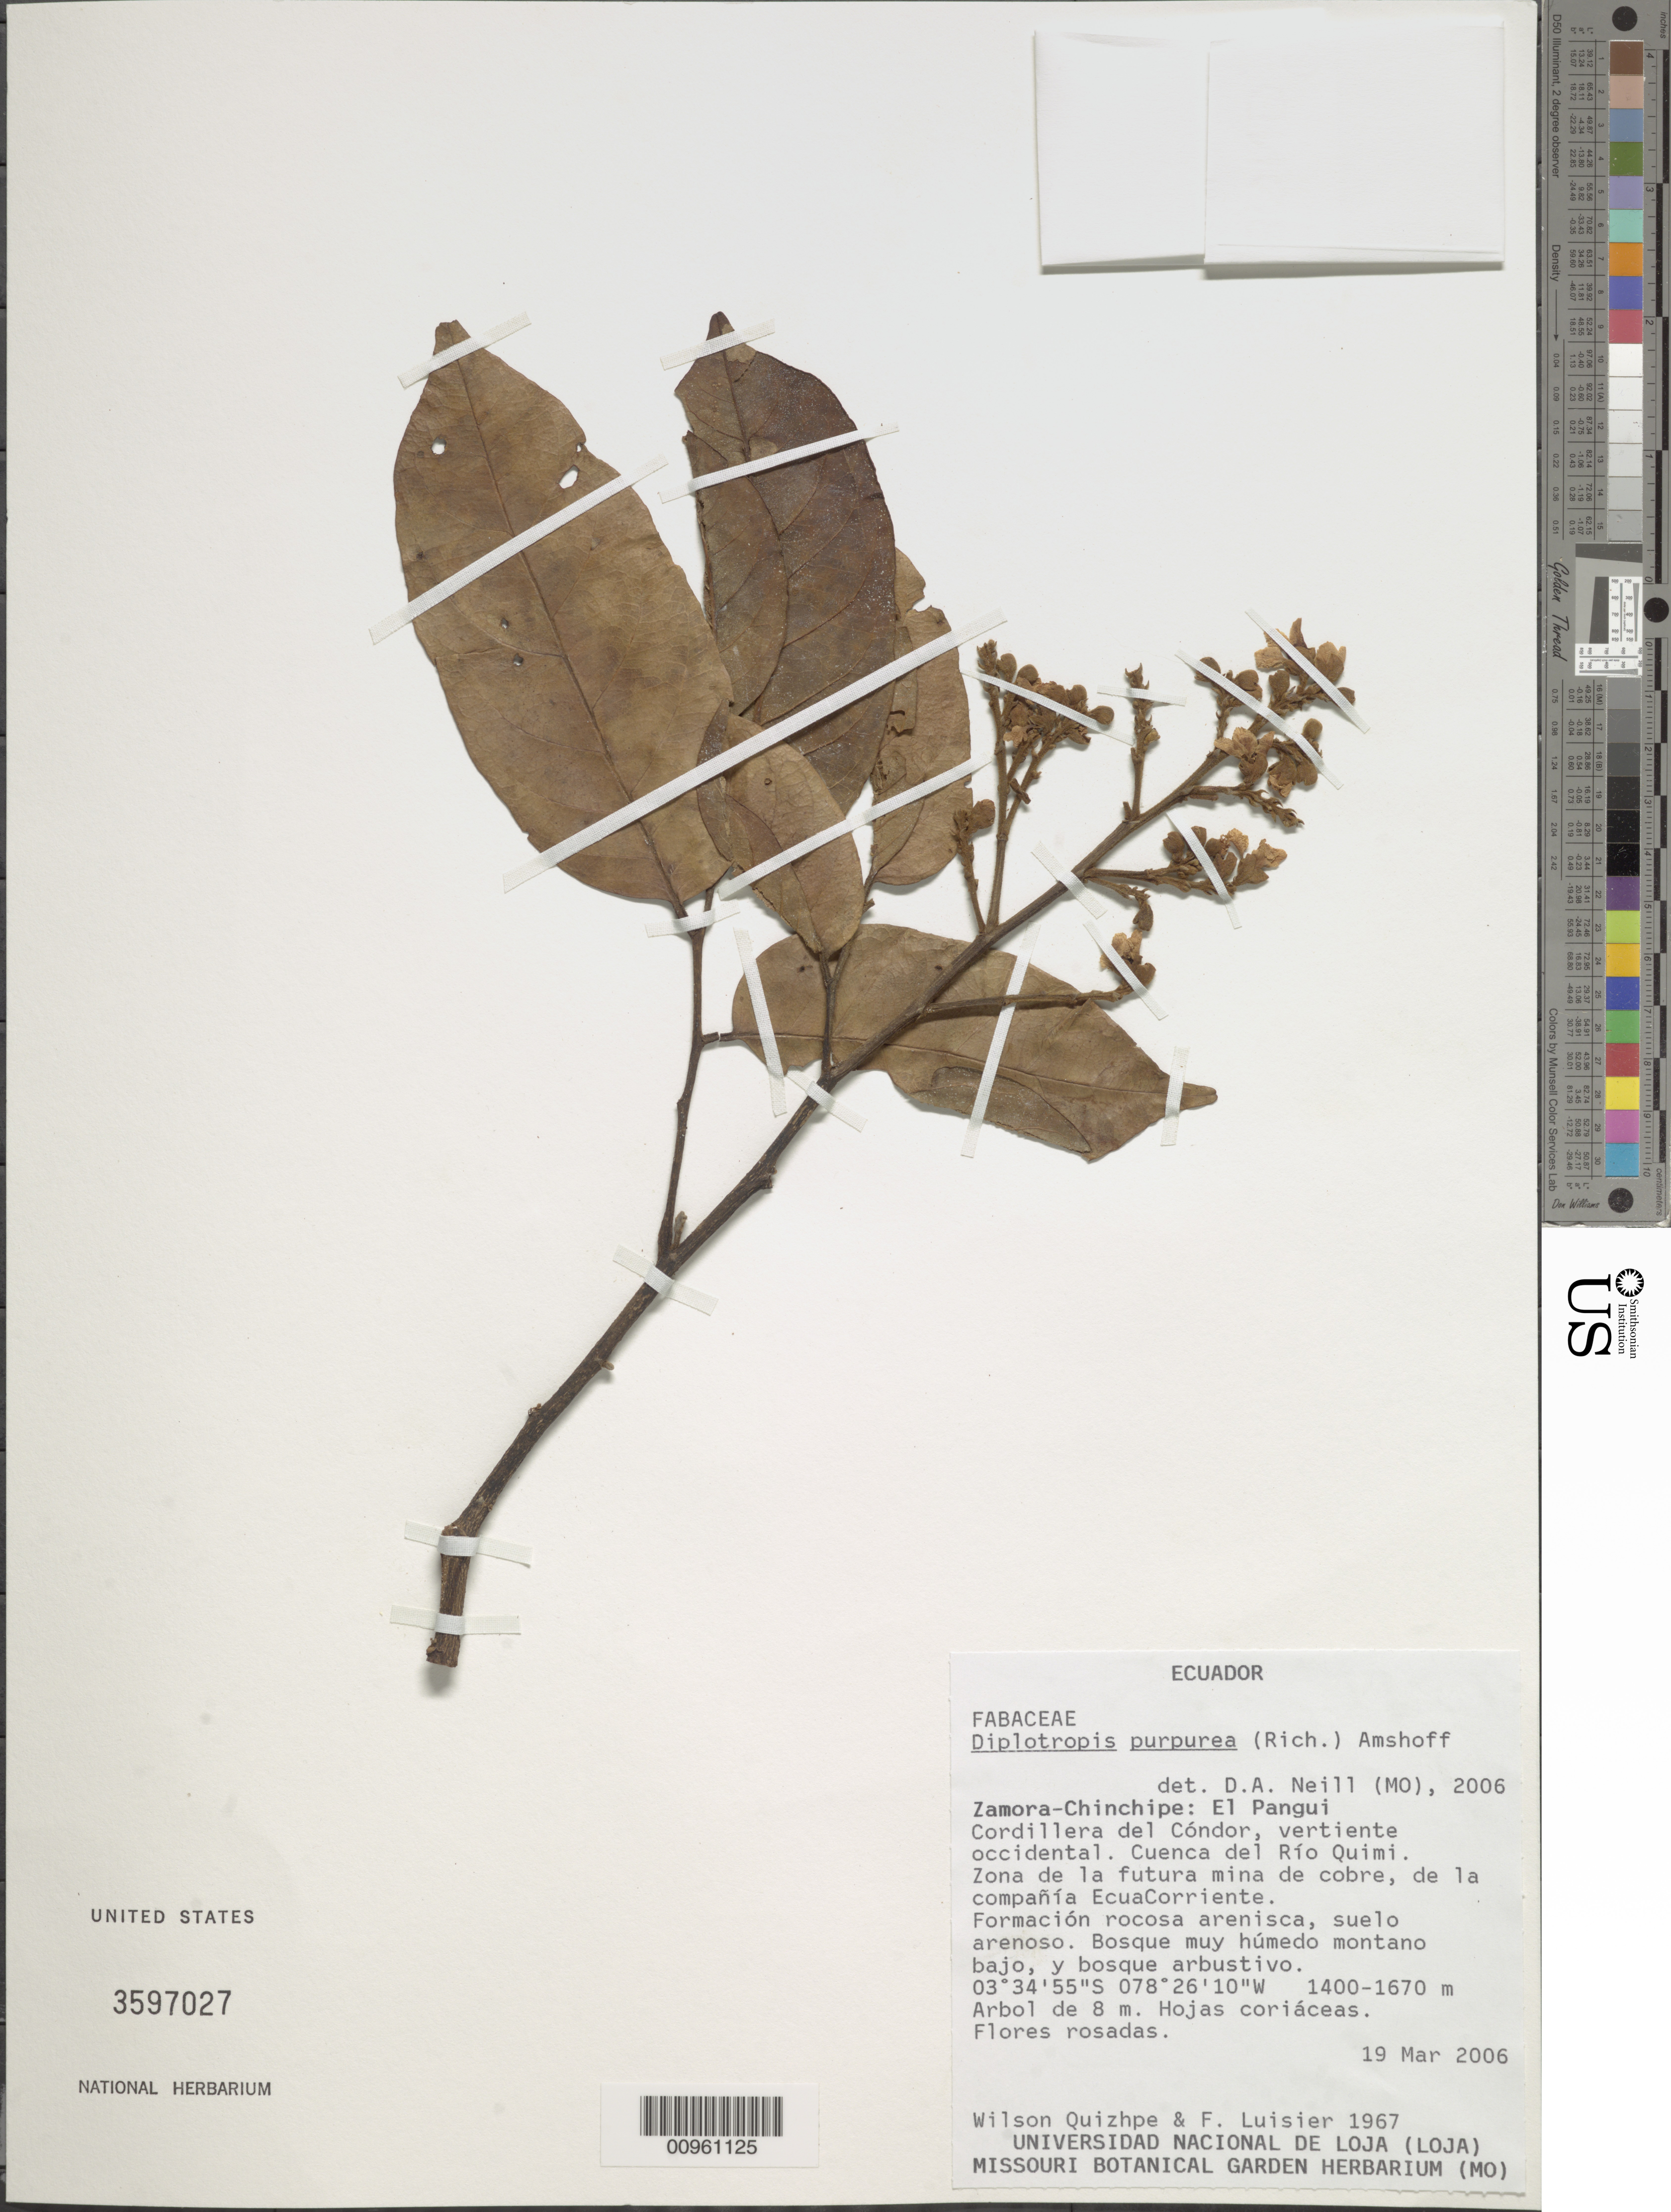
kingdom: Plantae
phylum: Tracheophyta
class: Magnoliopsida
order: Fabales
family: Fabaceae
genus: Diplotropis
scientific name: Diplotropis purpurea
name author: (Rich.) Amshoff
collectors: W. Quizhpe & F. Luisier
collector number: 1967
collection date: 2006-03-19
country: Ecuador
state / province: Zamora-Chinchipe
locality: El Pangui, Cordillera del Condor, vertiente occidental, Cuence del Rio Quimi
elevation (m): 1400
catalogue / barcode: US 3597027